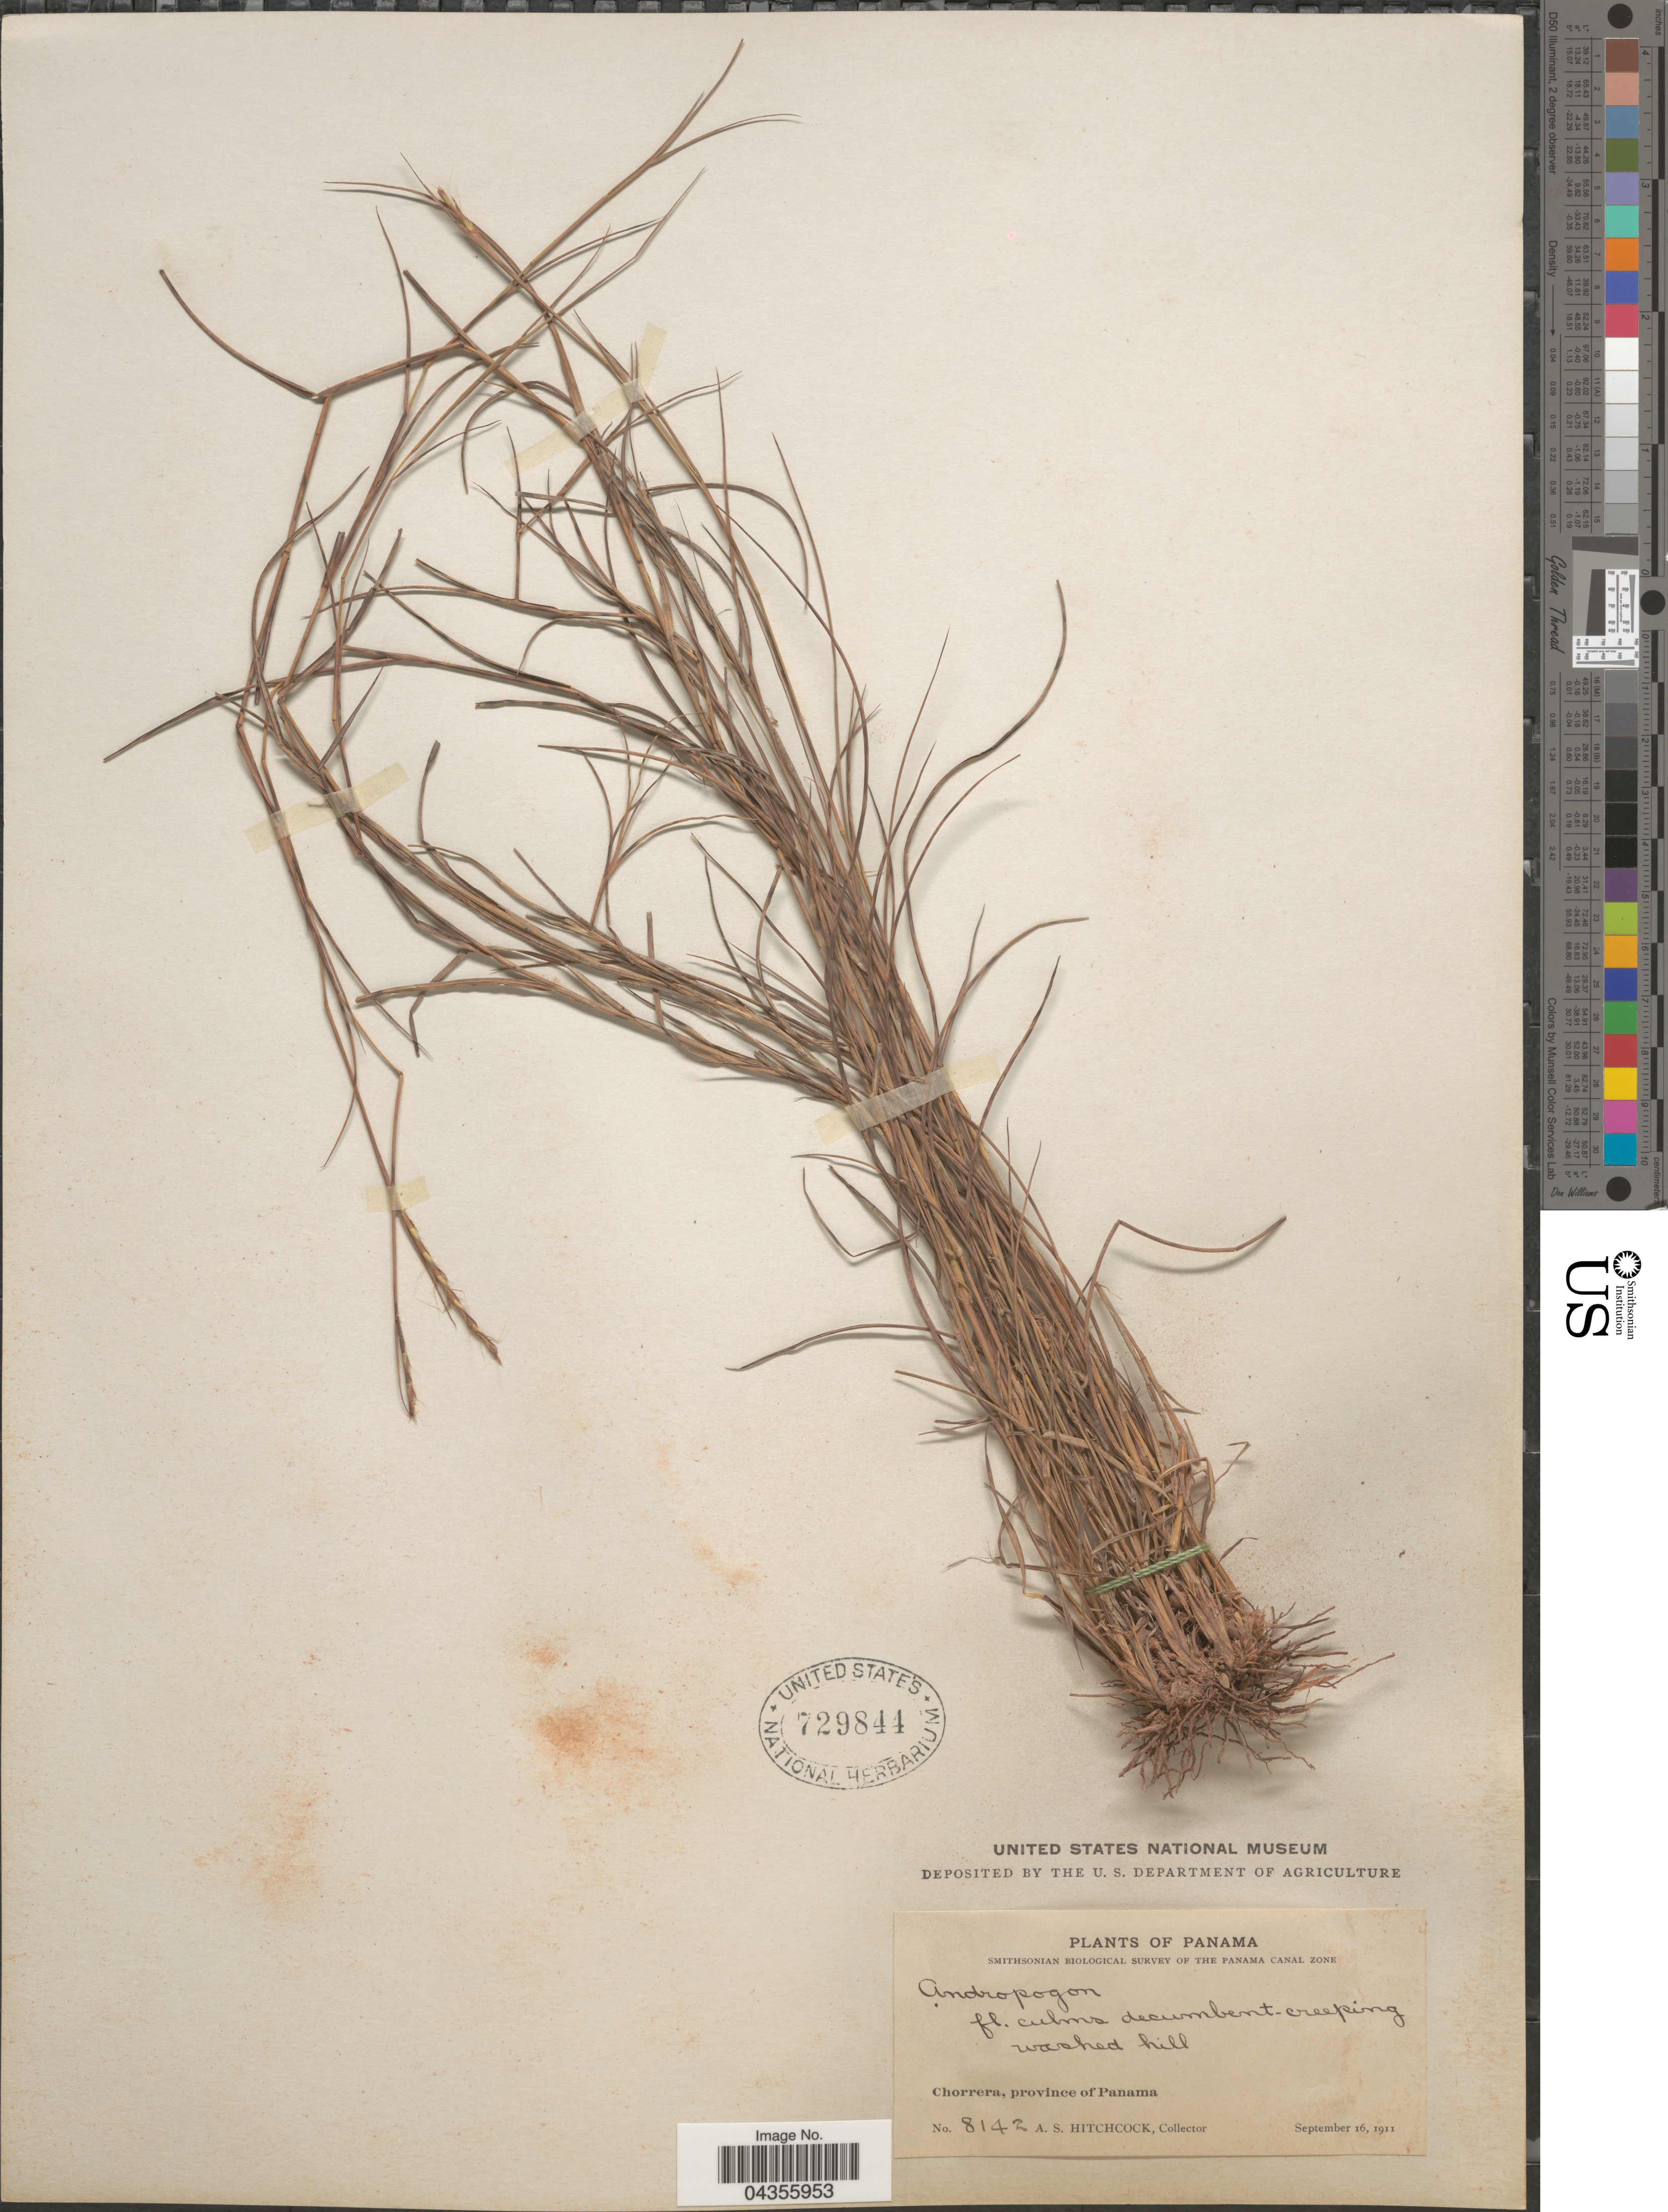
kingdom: Plantae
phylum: Tracheophyta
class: Liliopsida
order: Poales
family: Poaceae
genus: Schizachyrium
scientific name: Schizachyrium tenerum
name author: Nees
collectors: A. S. Hitchcock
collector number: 8142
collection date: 1911-09-16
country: Panama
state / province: Panamá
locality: Smithsonian Biological Survey of the Panama Canal Zone. Chorrera.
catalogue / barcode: US 729844